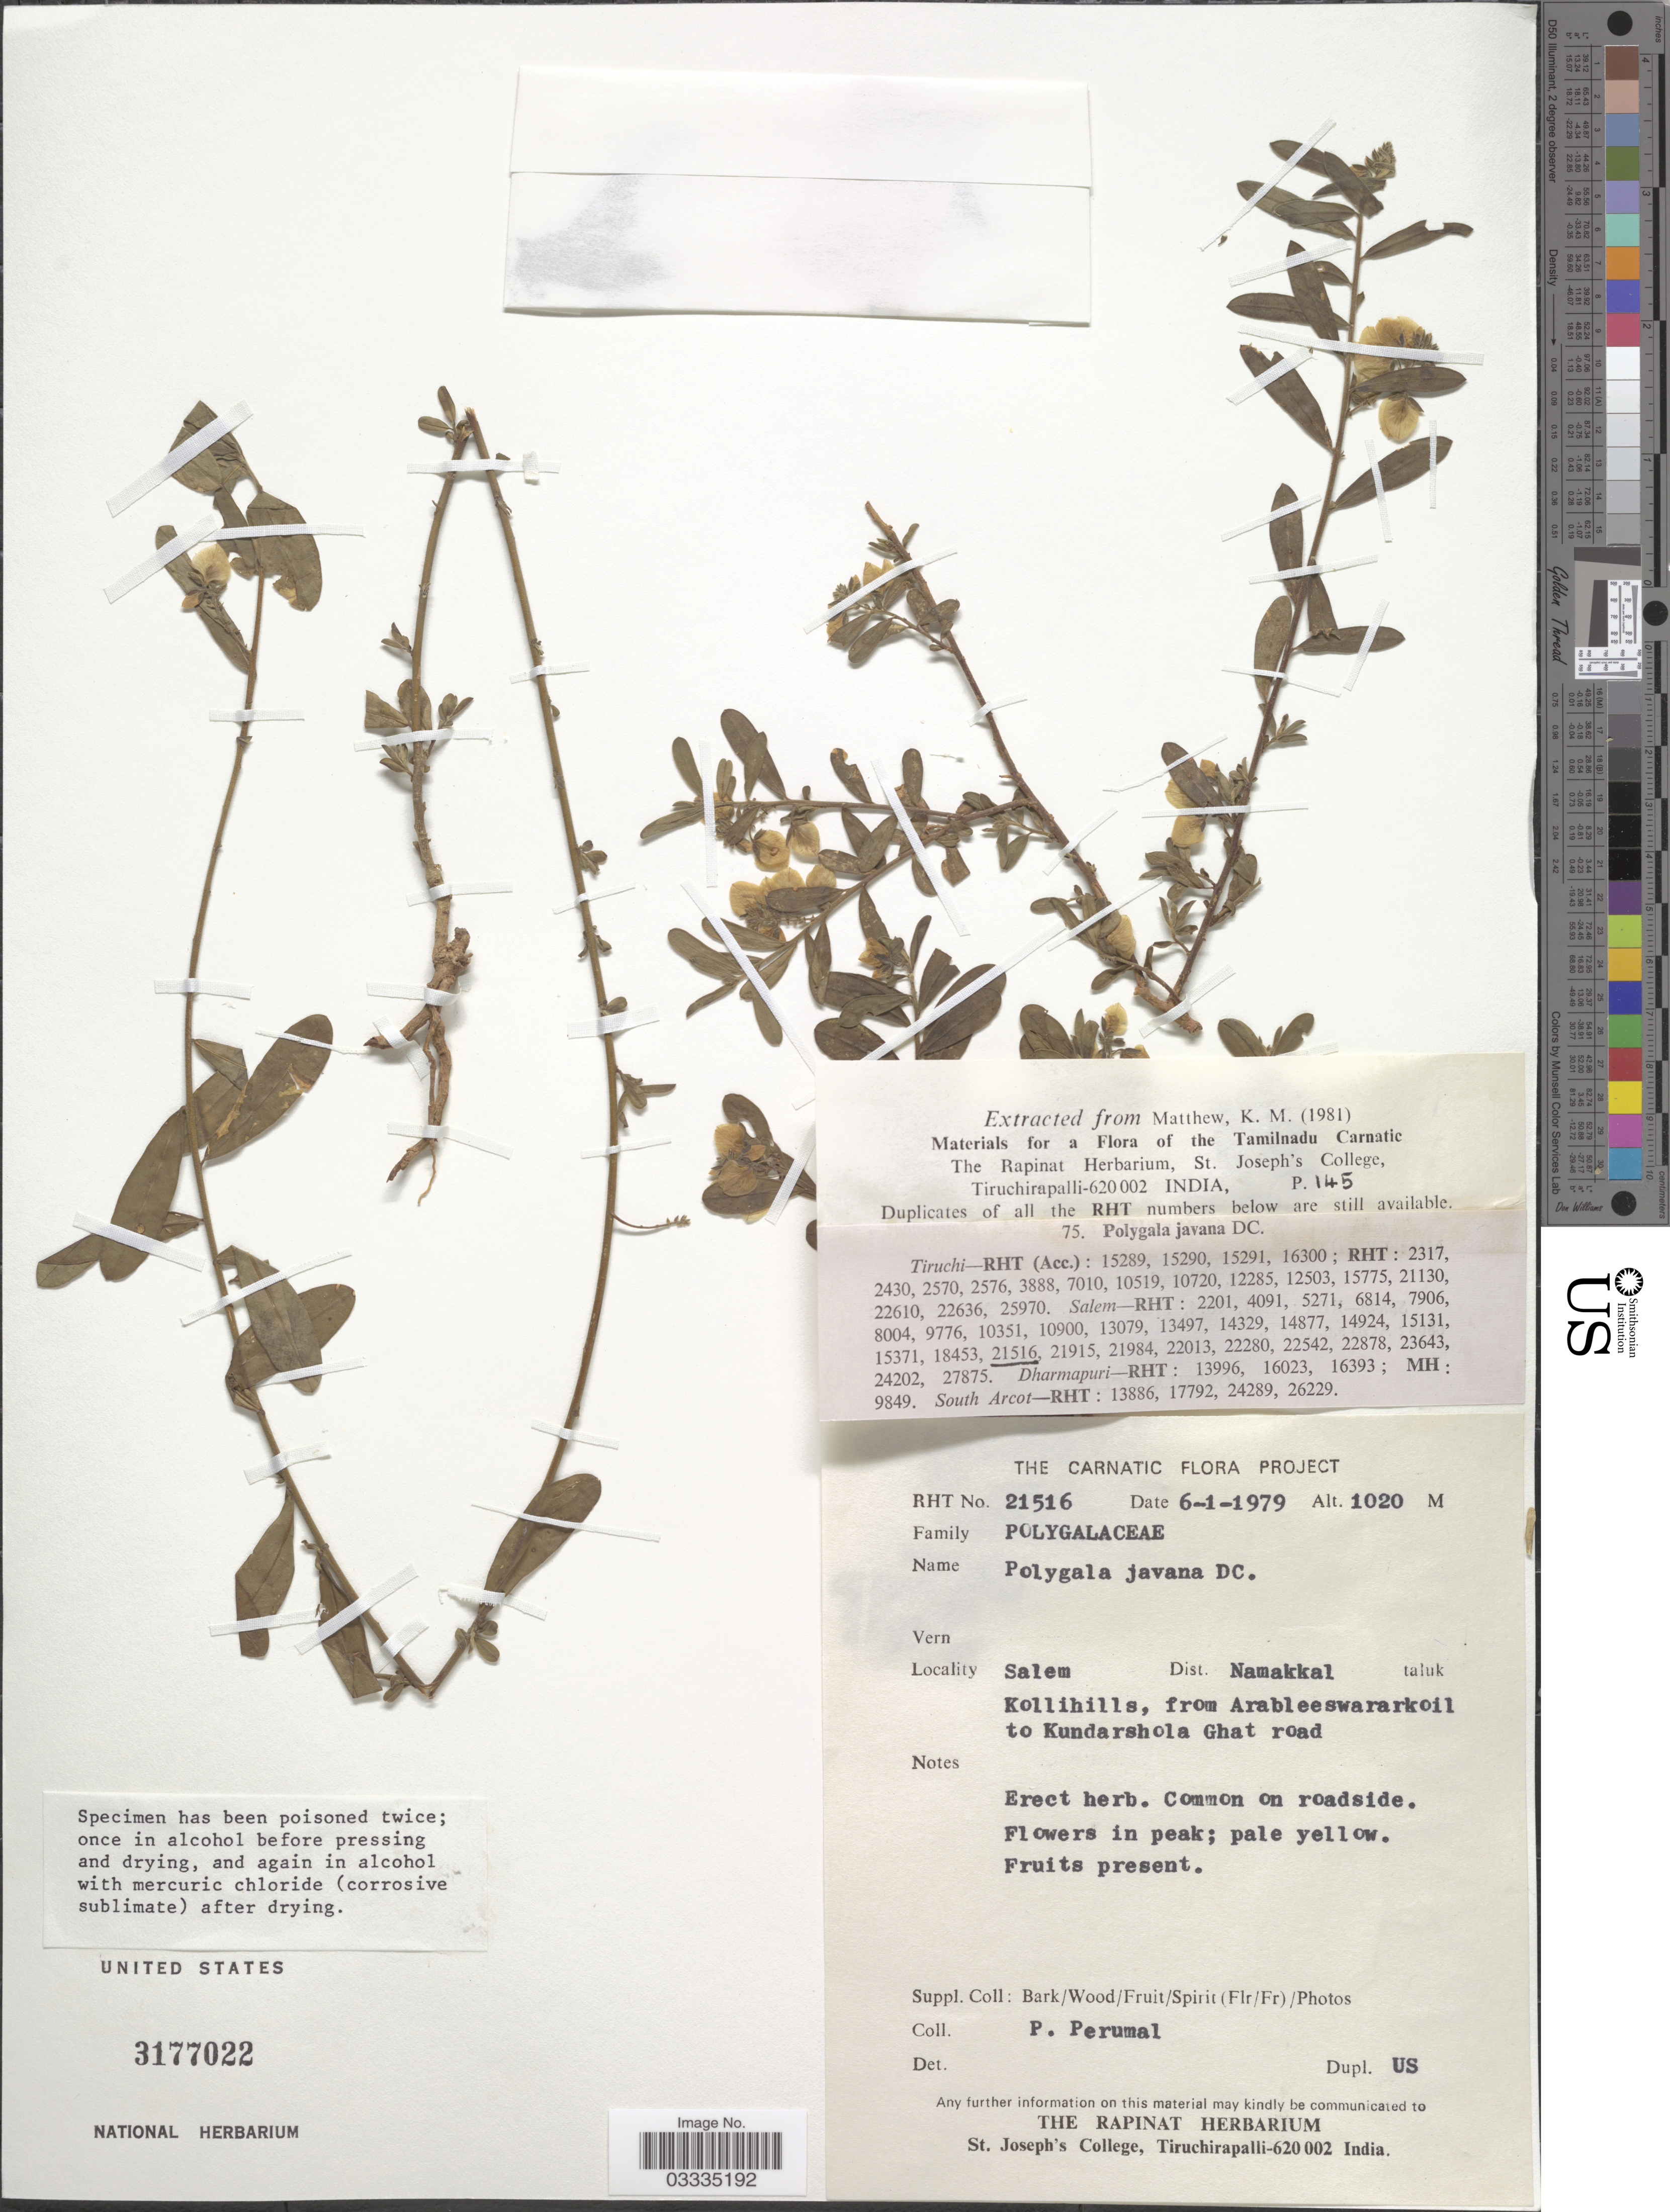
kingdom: Plantae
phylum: Tracheophyta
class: Magnoliopsida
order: Fabales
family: Polygalaceae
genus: Polygala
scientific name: Polygala javana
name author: DC.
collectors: P. Perumal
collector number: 21516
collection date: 1979-01-06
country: India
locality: Salem Dist. Namakkal taluk Kollihills, from Arableeswararkoil to Kundarshola Ghat road.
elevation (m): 1020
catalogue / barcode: US 3177022